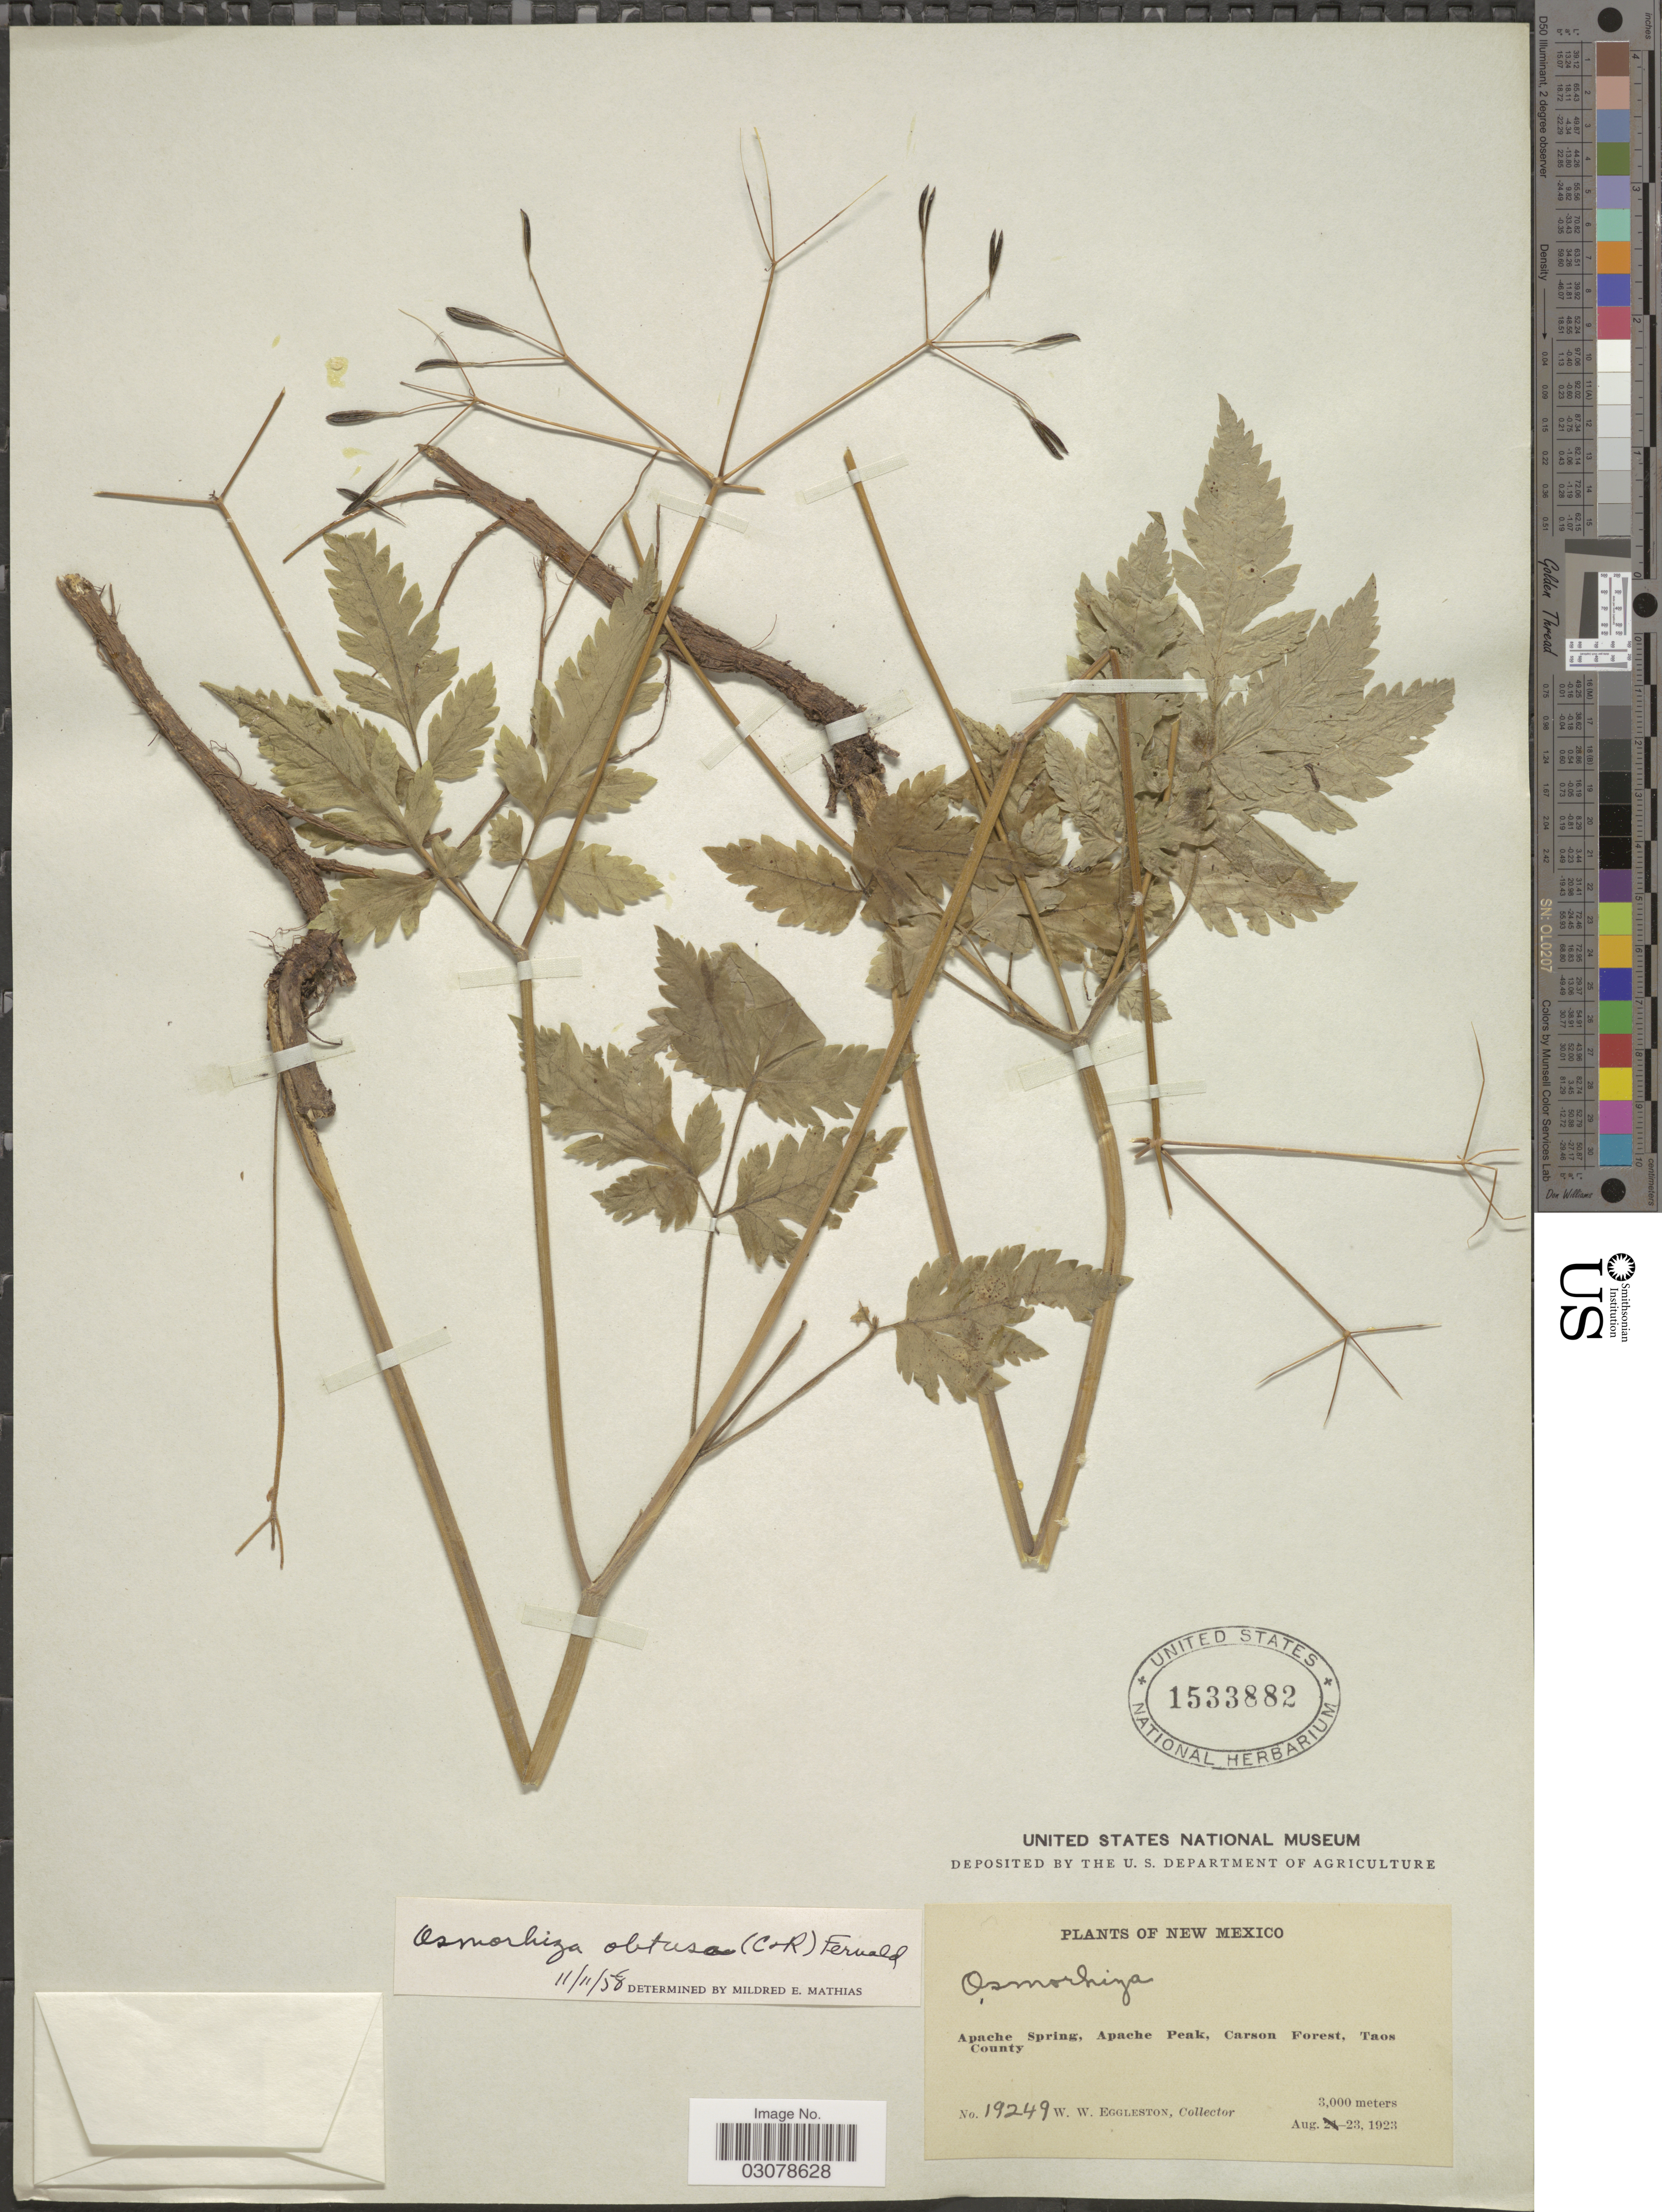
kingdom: Plantae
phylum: Tracheophyta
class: Magnoliopsida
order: Apiales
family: Apiaceae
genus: Osmorhiza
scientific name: Osmorhiza obtusa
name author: (J.M. Coult. & Rose) Fernald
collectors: W. W. Eggleston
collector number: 19249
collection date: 1923-08-23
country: United States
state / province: New Mexico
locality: Apache Spring, Apache Peak, Carson Forest, Taos County.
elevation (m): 3000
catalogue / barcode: US 1533882